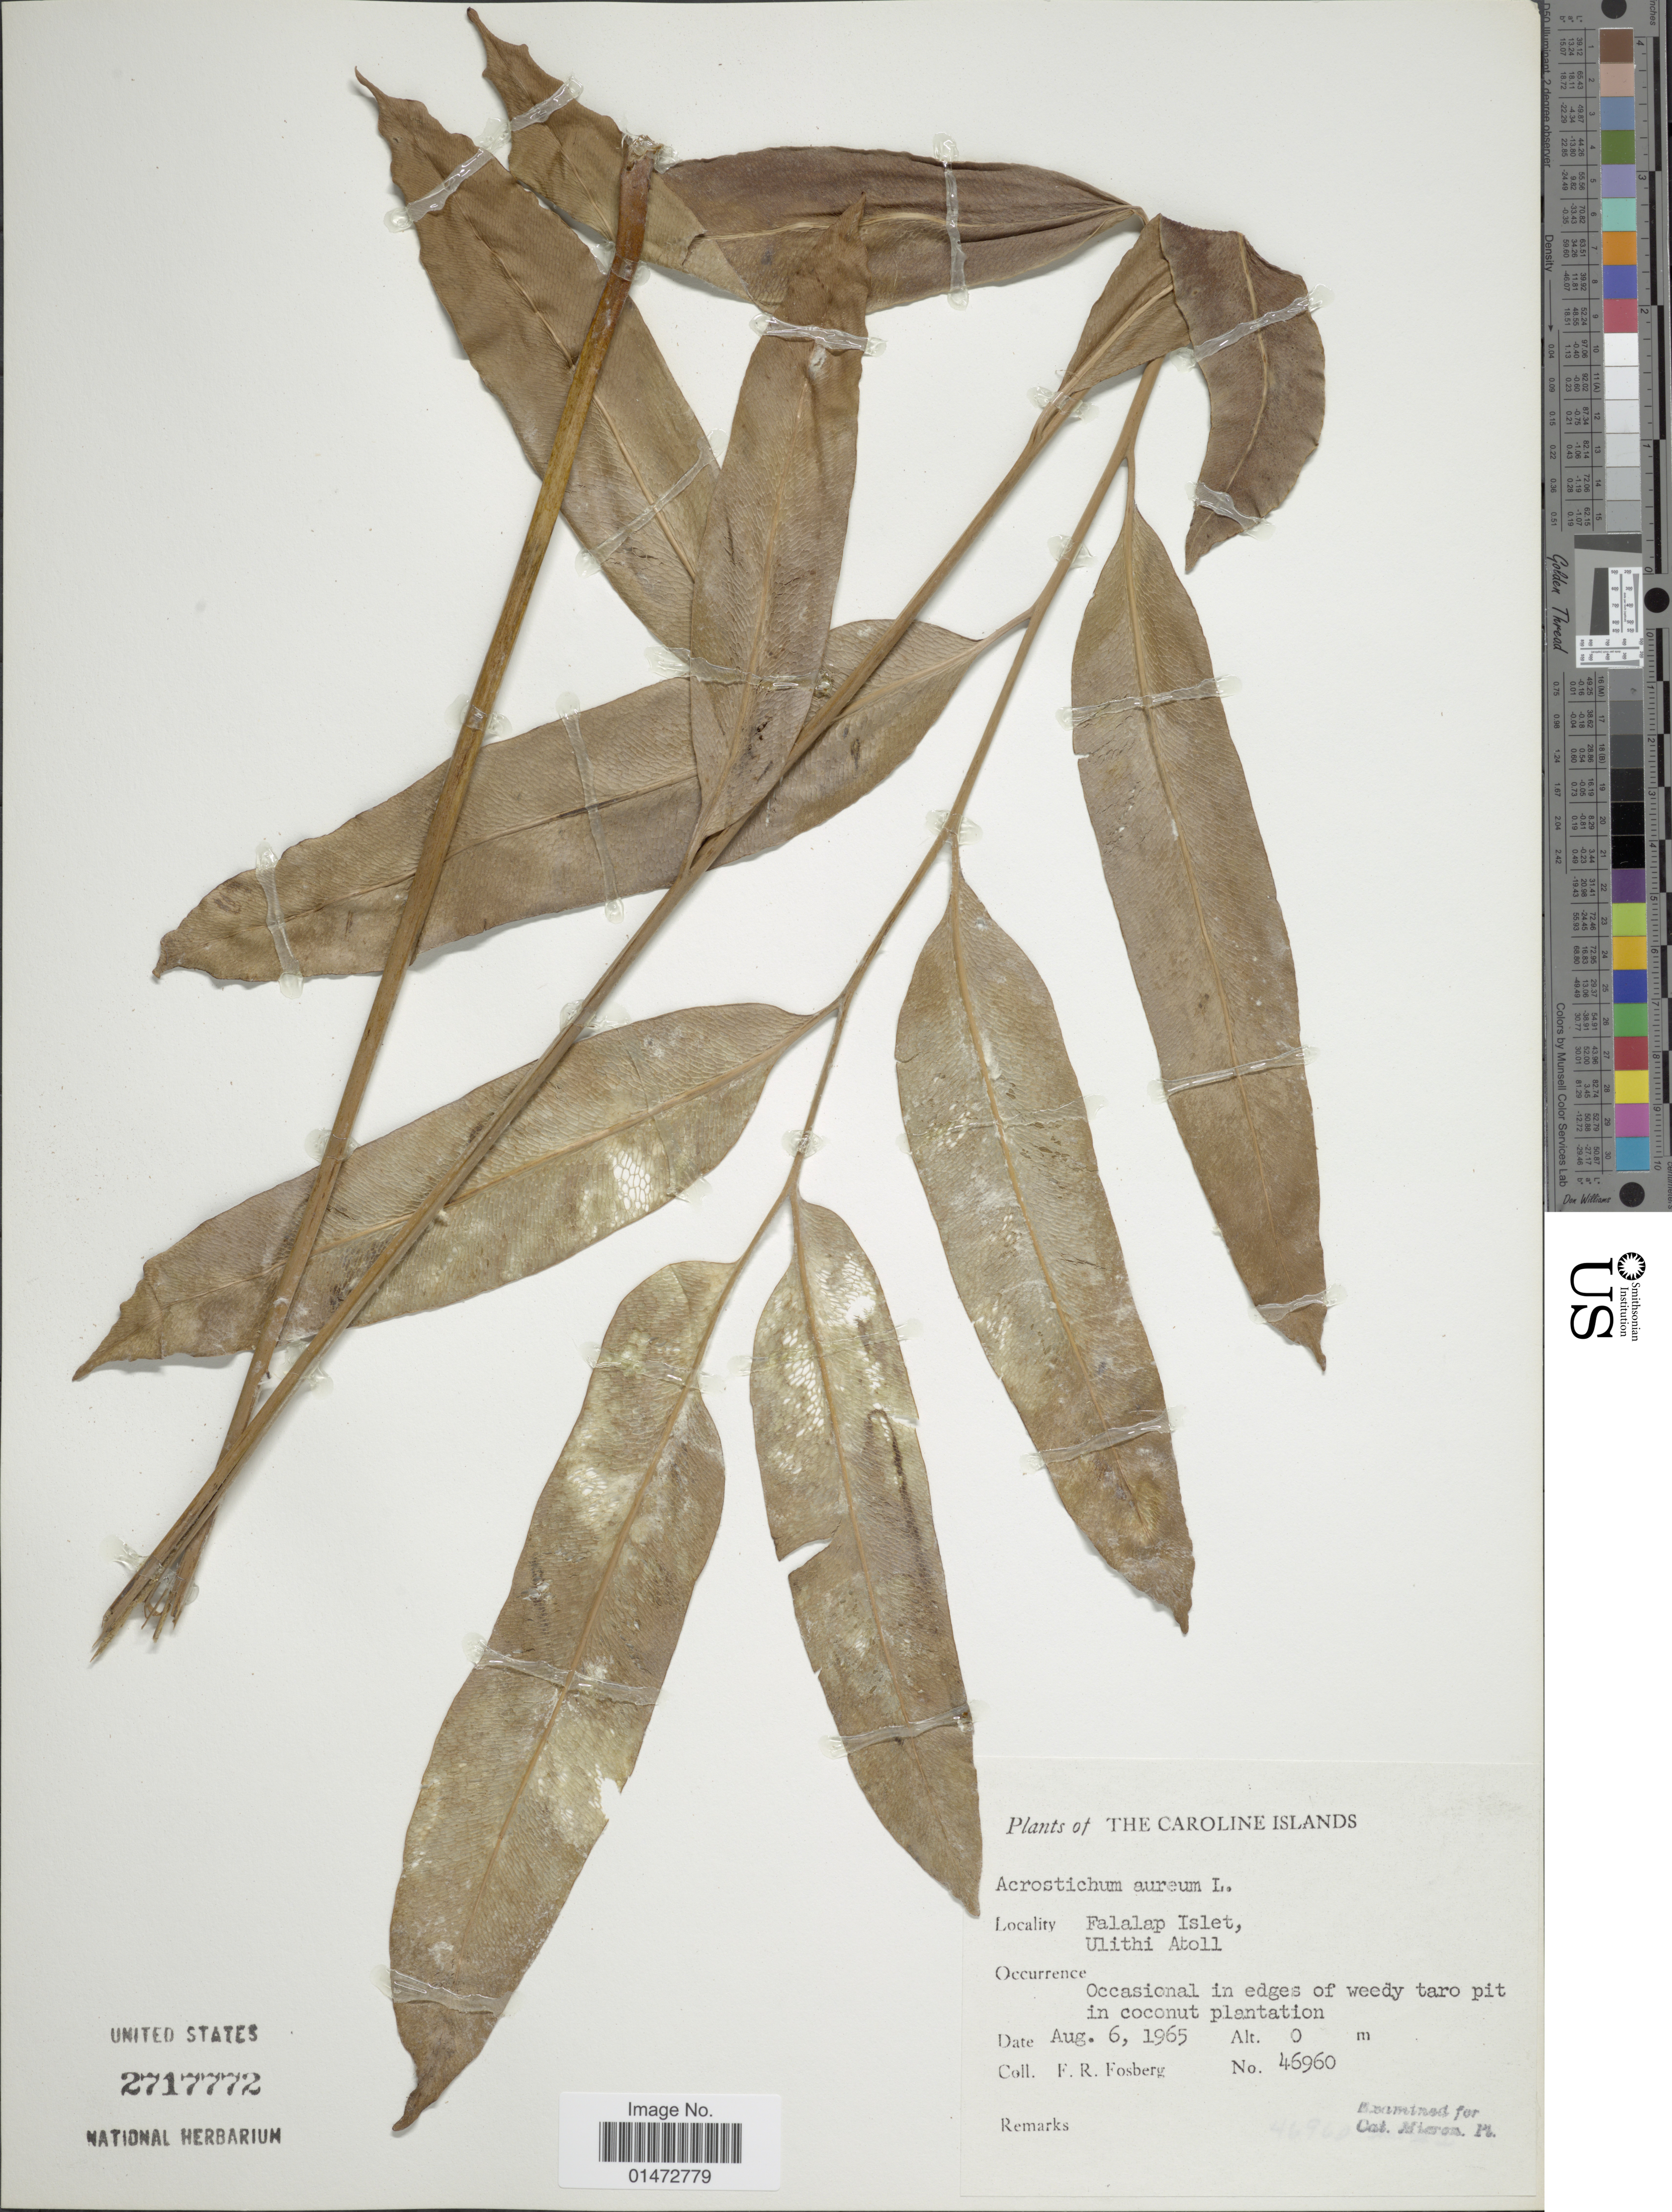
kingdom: Plantae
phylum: Tracheophyta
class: Polypodiopsida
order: Polypodiales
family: Pteridaceae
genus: Acrostichum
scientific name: Acrostichum aureum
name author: L.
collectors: F. R. Fosberg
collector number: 46960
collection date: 1965-08-06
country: Micronesia, Federated States of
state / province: Yap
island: Ulithi Atoll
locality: The Caroline Islands. Falalap Islet, Ulithi Atoll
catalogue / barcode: US 2717772